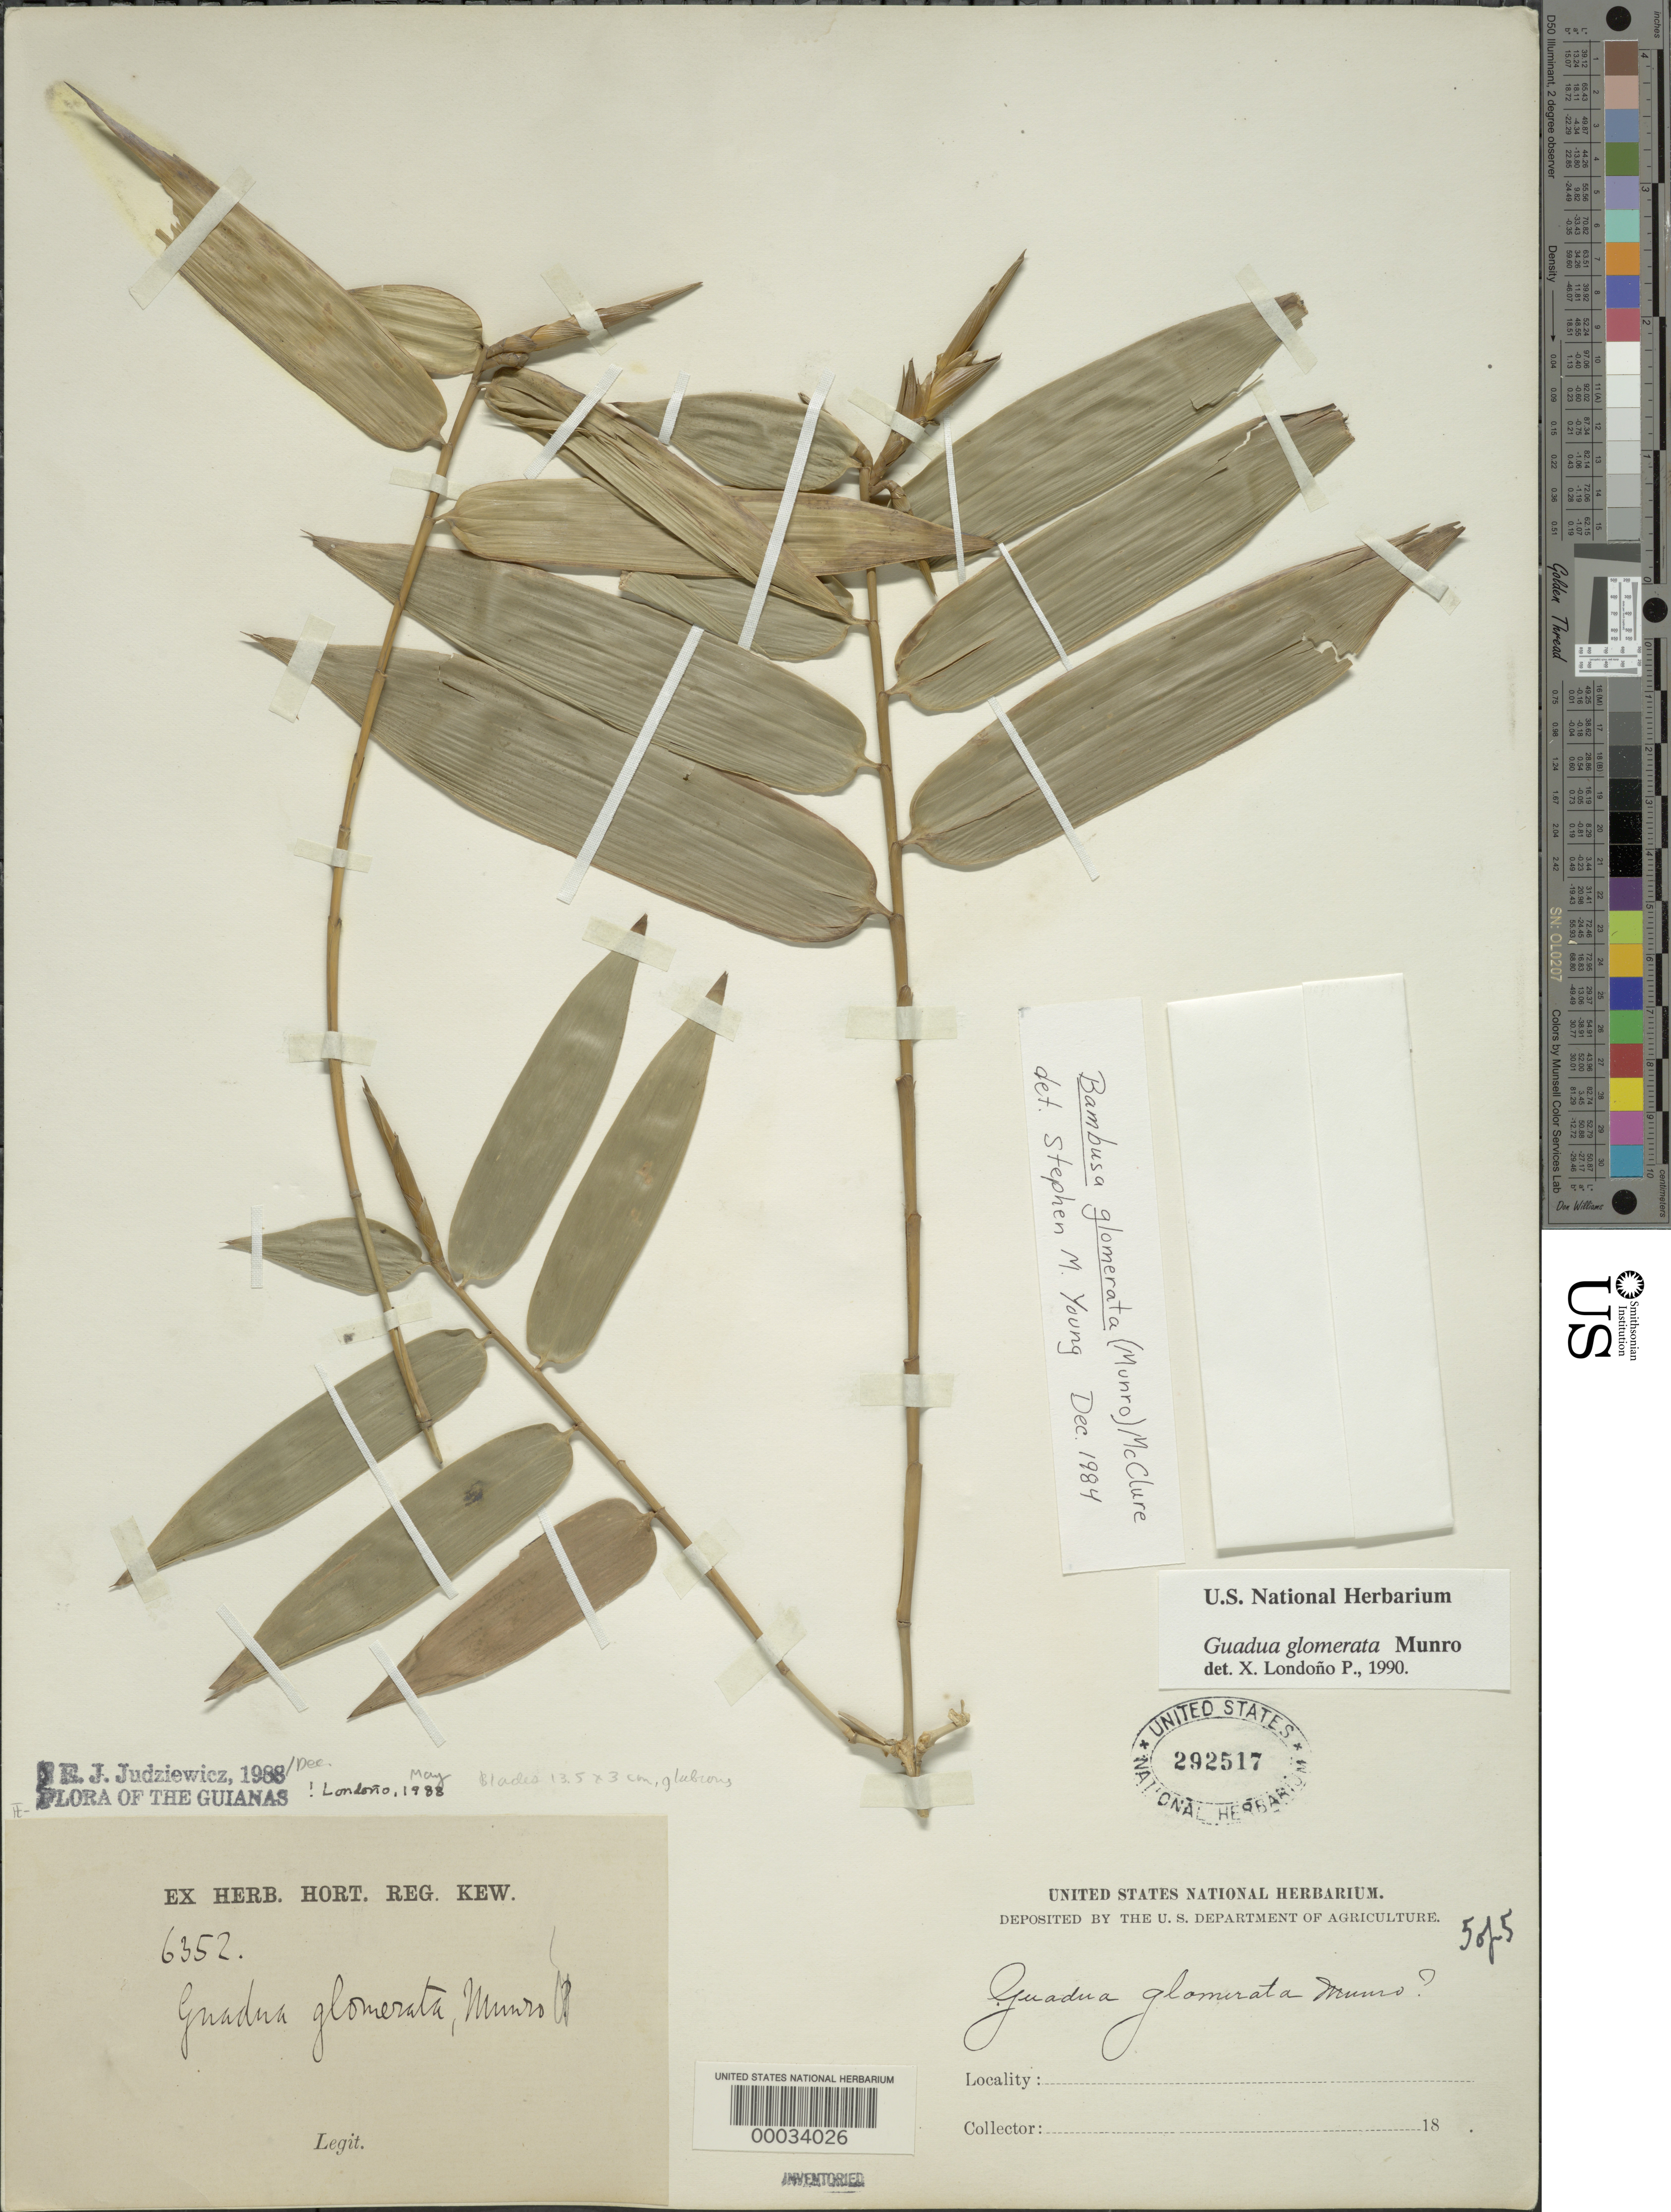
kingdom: Plantae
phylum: Tracheophyta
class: Liliopsida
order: Poales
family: Poaceae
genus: Guadua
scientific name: Guadua glomerata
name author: Munro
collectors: G. S. Jenman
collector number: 6352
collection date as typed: Mar 1892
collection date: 1892-03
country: Guyana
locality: Essequebo and demerara rivers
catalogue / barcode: US 292517